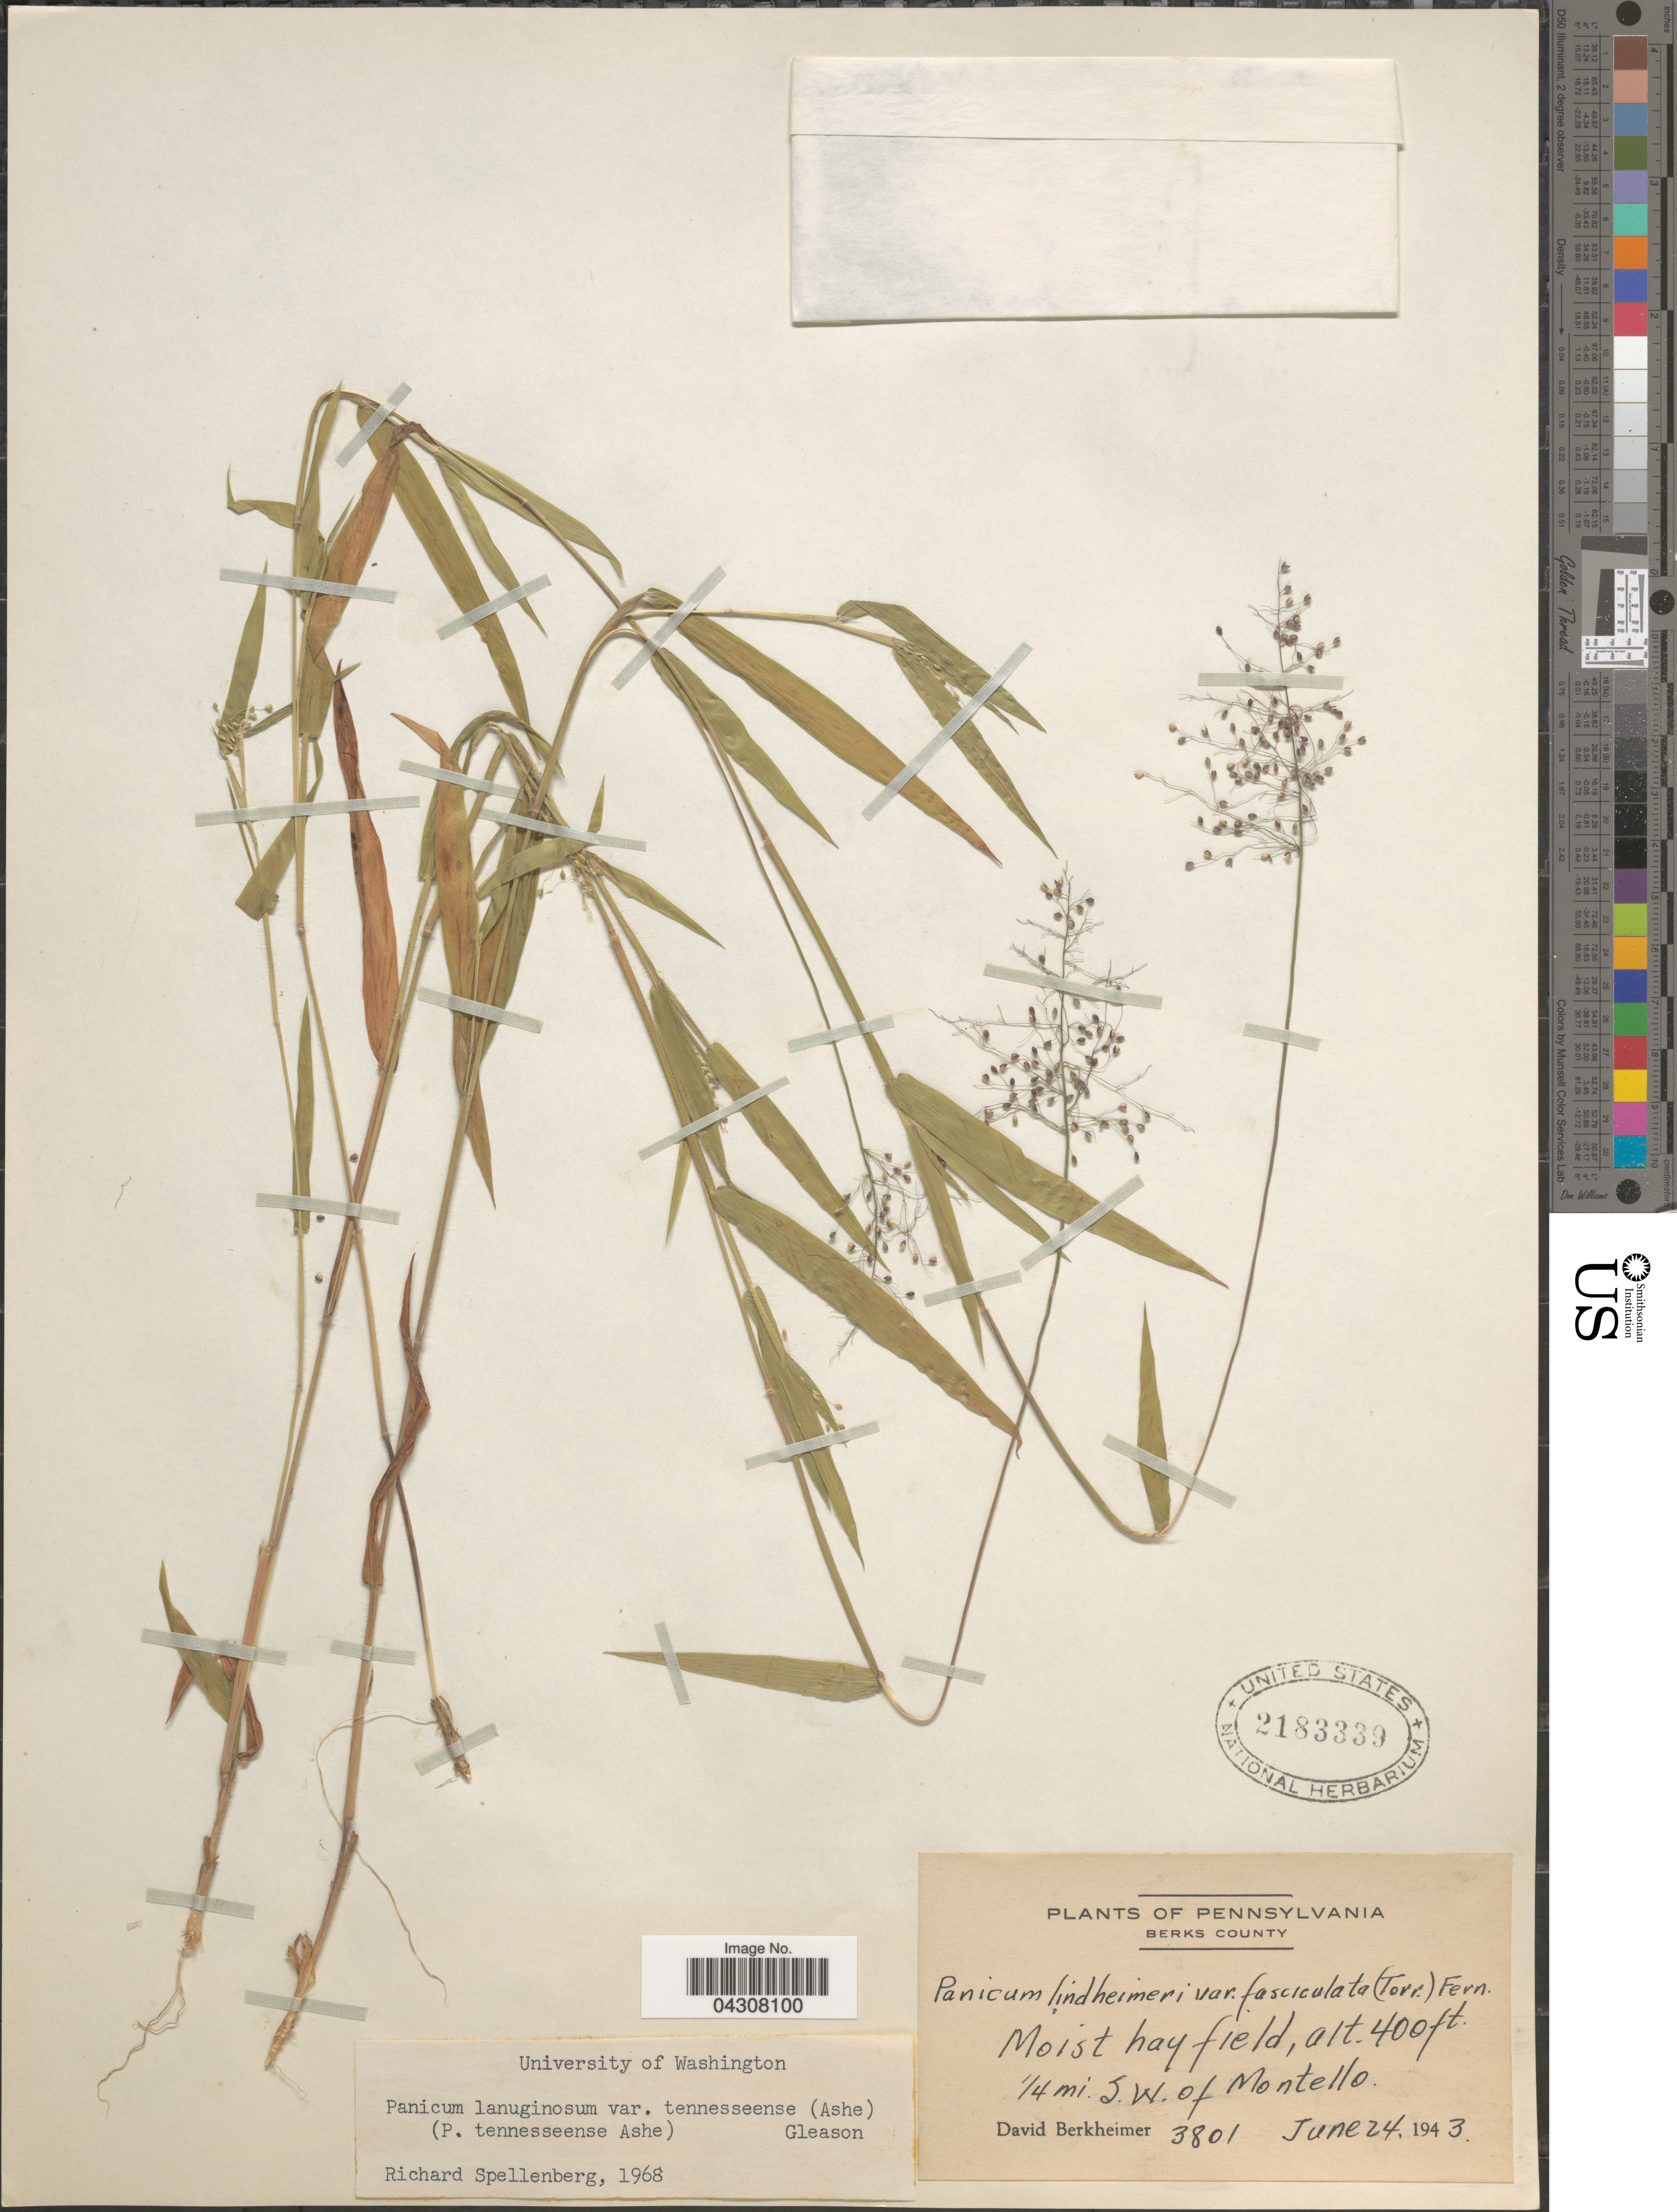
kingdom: Plantae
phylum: Tracheophyta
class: Liliopsida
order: Poales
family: Poaceae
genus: Dichanthelium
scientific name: Dichanthelium acuminatum var. acuminatum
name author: (Sw.) Gould & C.A. Clark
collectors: D. Berkheimer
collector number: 3801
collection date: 1943-06-24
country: United States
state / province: Pennsylvania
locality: Berks County. Mosit hayfield, ¼ mi. S.W. of Montello.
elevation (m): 122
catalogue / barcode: US 2183339